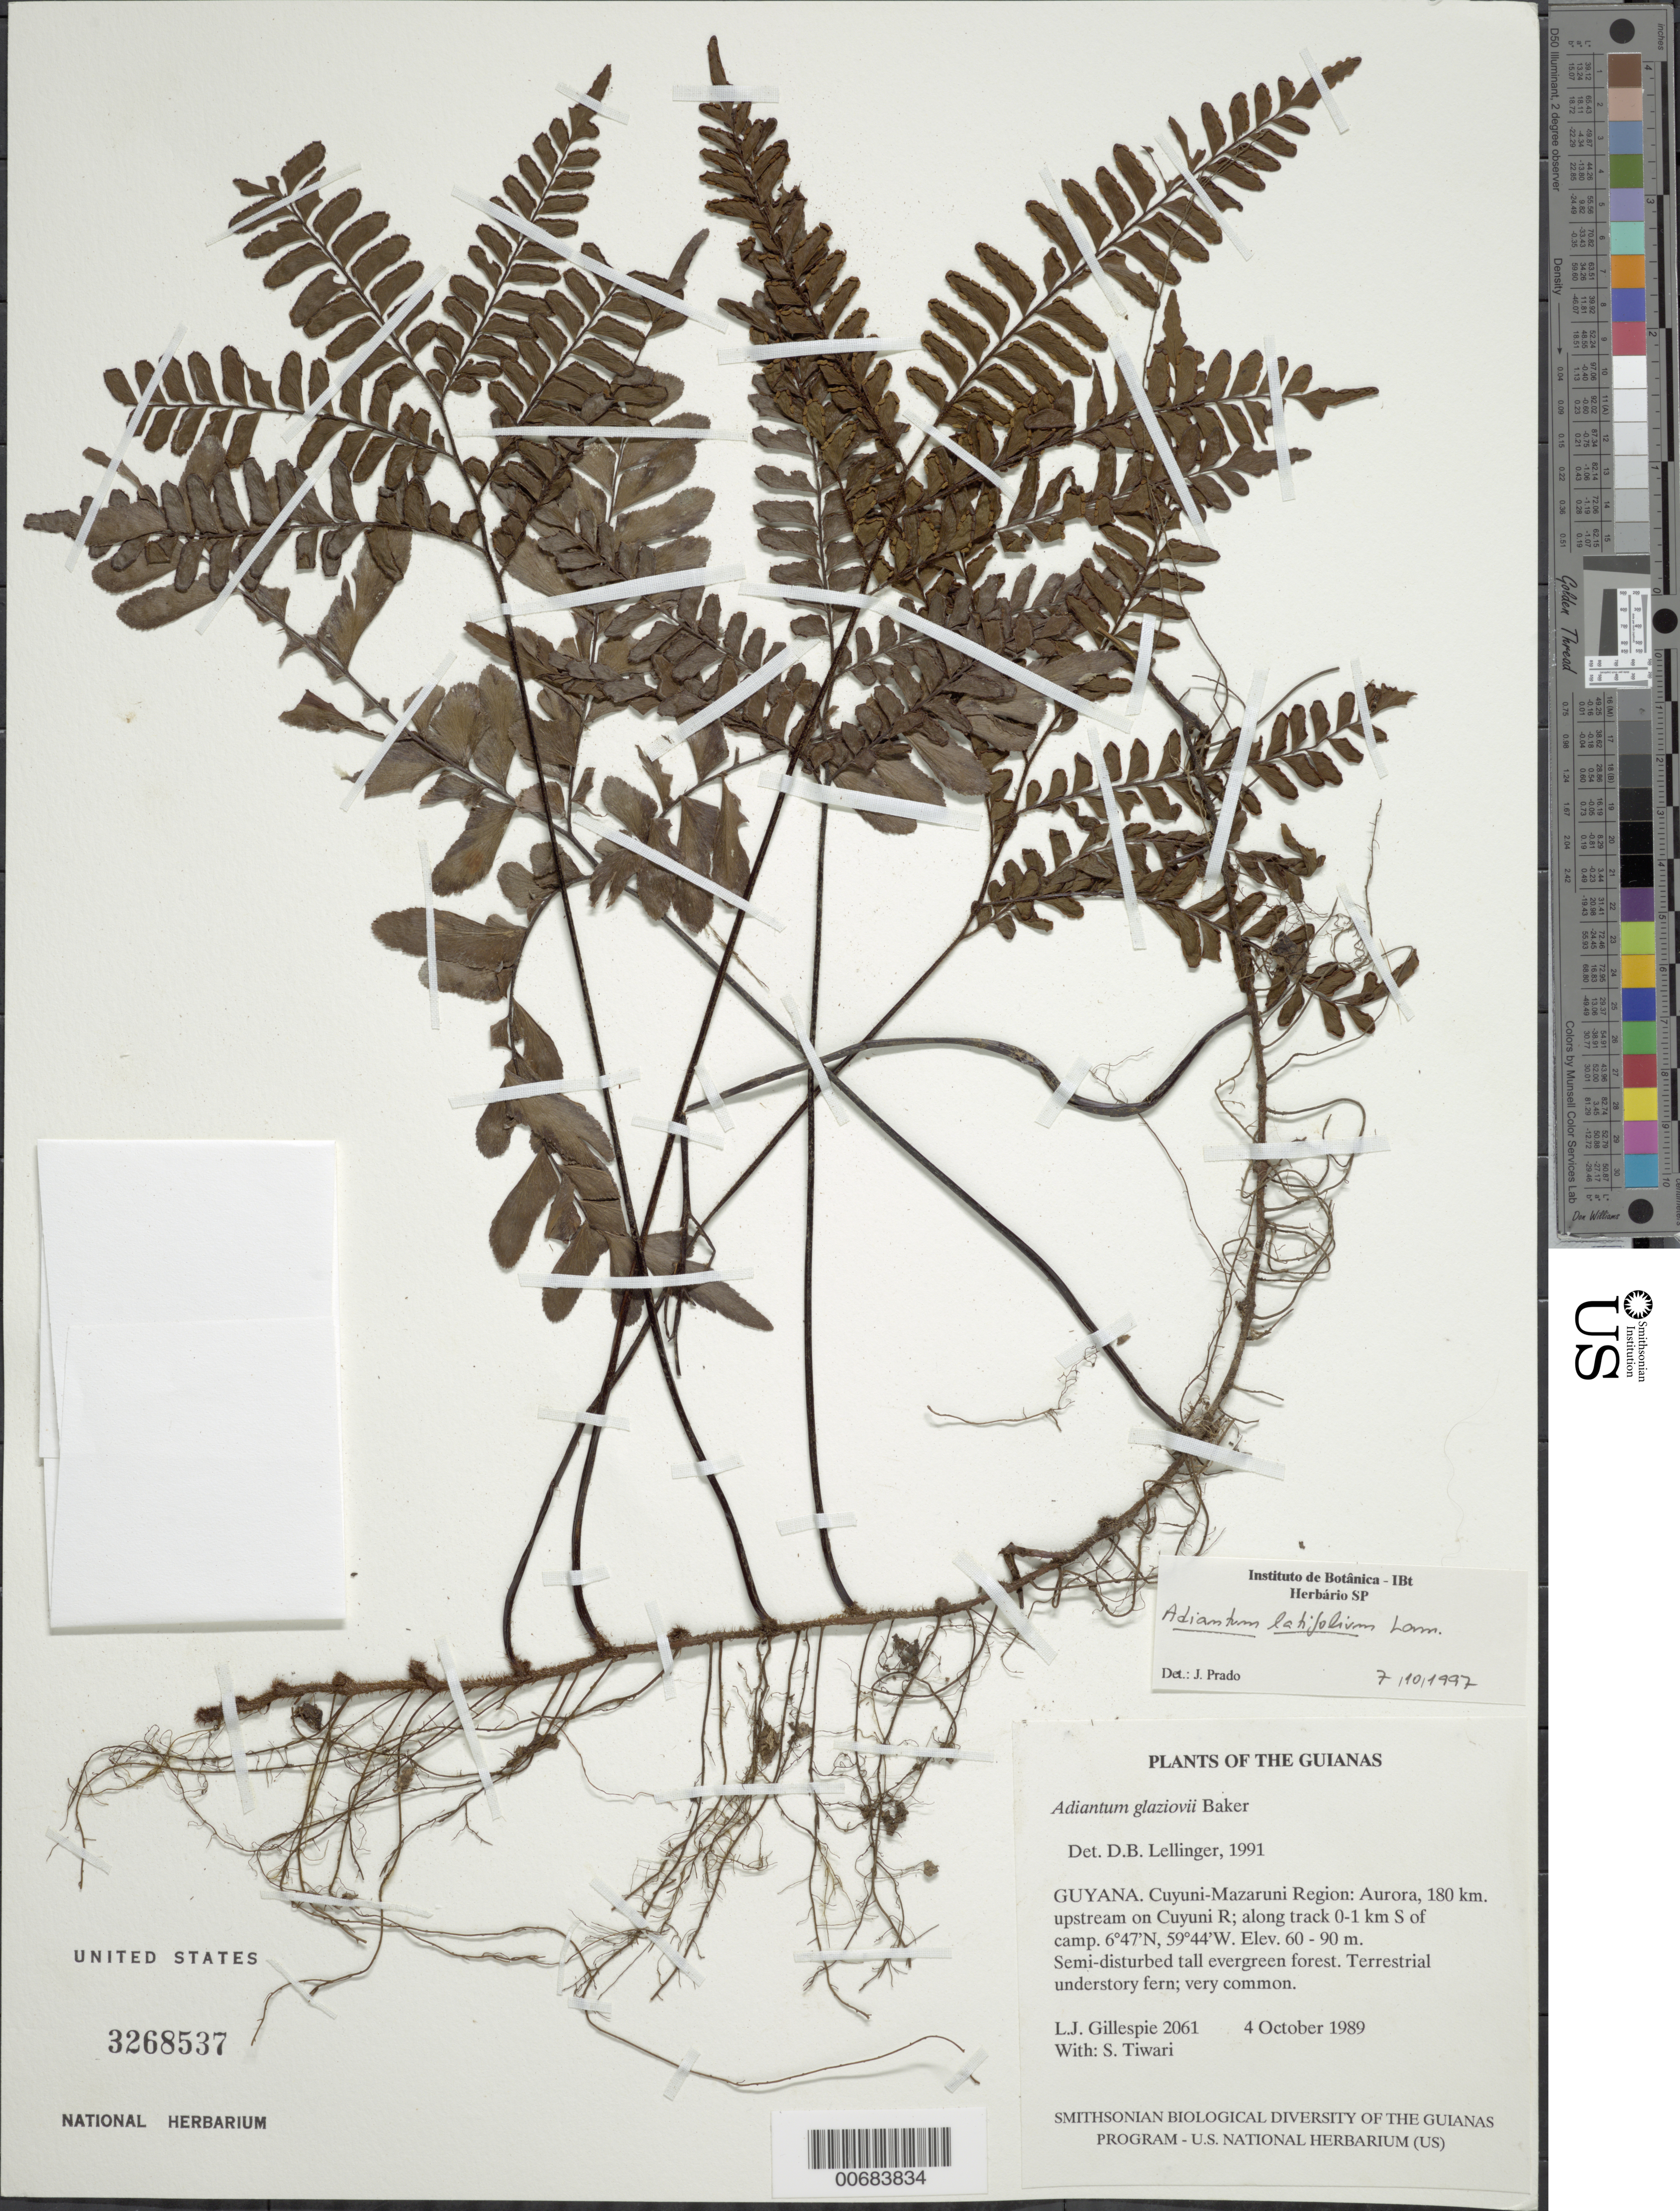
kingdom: Plantae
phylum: Tracheophyta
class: Polypodiopsida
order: Polypodiales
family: Pteridaceae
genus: Adiantum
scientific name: Adiantum latifolium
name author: Lam.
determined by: Prado, J.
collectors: L. J. Gillespie & S. Tiwari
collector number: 2061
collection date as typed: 4 October 1989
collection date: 1989-10-04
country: Guyana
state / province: Cuyuni-Mazaruni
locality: Aurora, 180 km. upstream on Cuyuni R; along track 0-1 km S of camp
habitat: Semi-disturbed tall evergreen forest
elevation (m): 60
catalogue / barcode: US 3268537